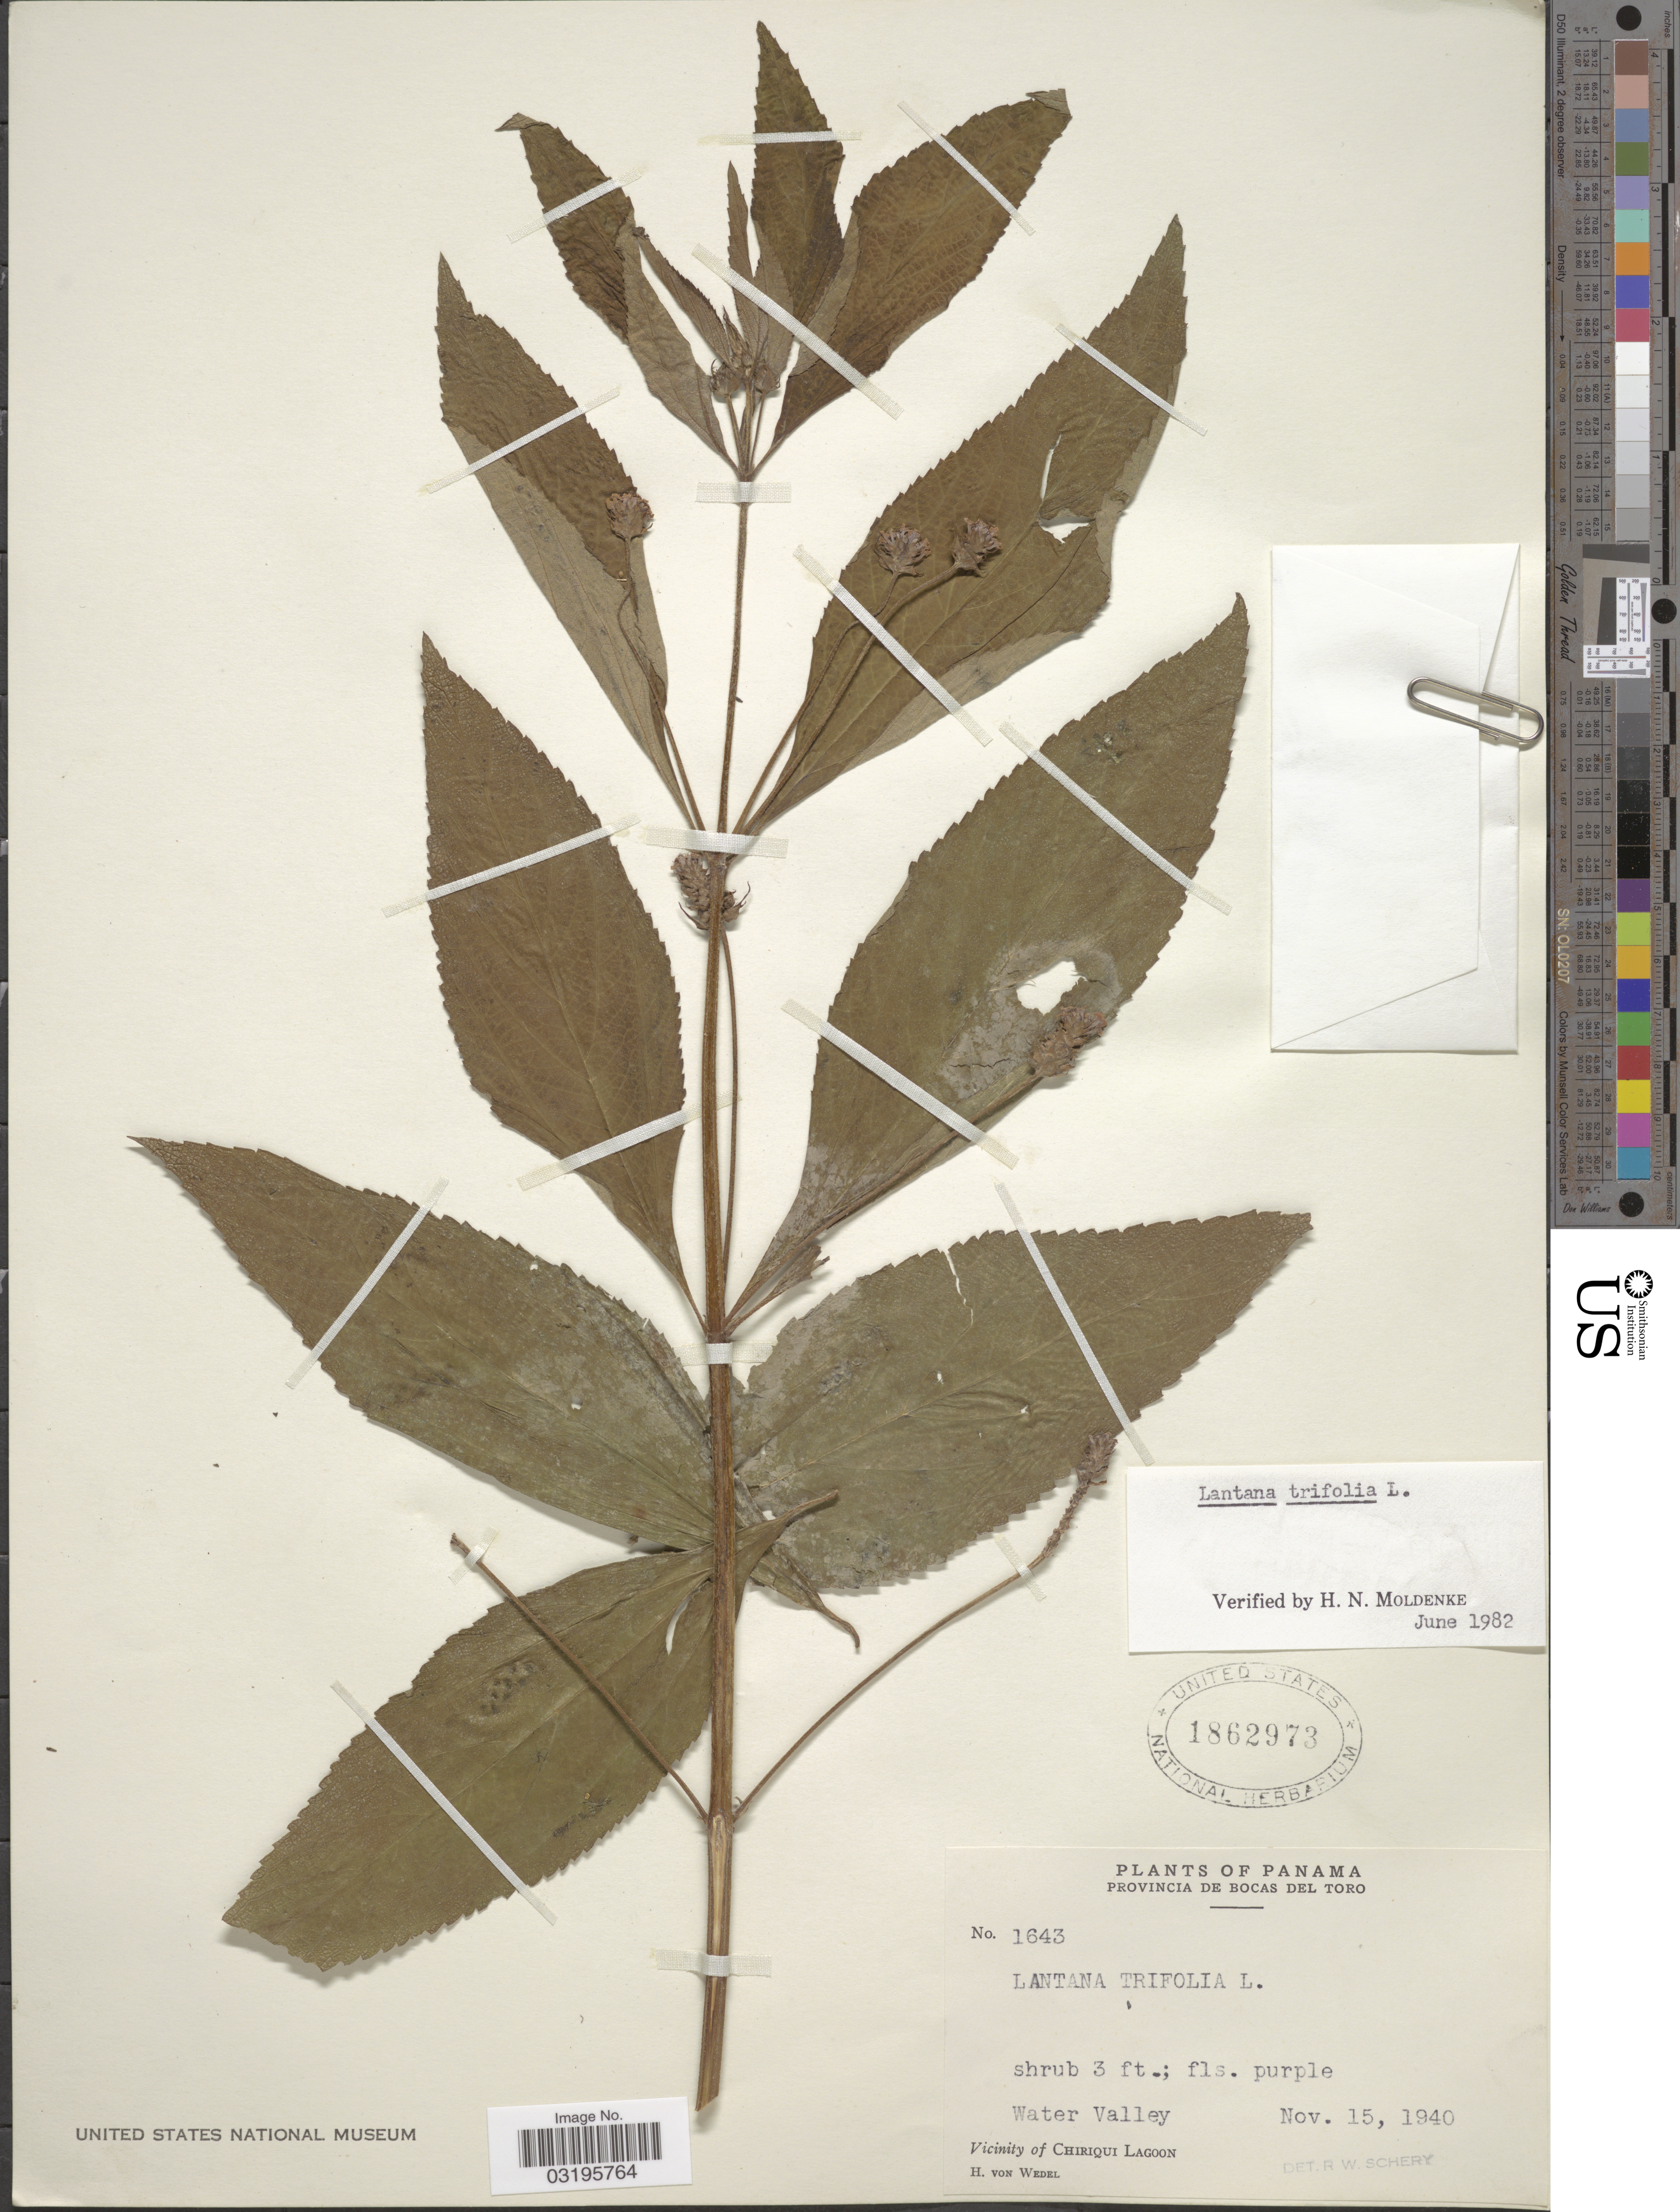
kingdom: Plantae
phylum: Tracheophyta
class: Magnoliopsida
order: Lamiales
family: Verbenaceae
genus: Lantana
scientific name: Lantana trifolia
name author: L.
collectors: H. von Wedel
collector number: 1643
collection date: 1940-11-15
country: Panama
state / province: Bocas del Toro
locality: Water Valley. Vicinity of Chiriqui Lagoon.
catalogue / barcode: US 1862973